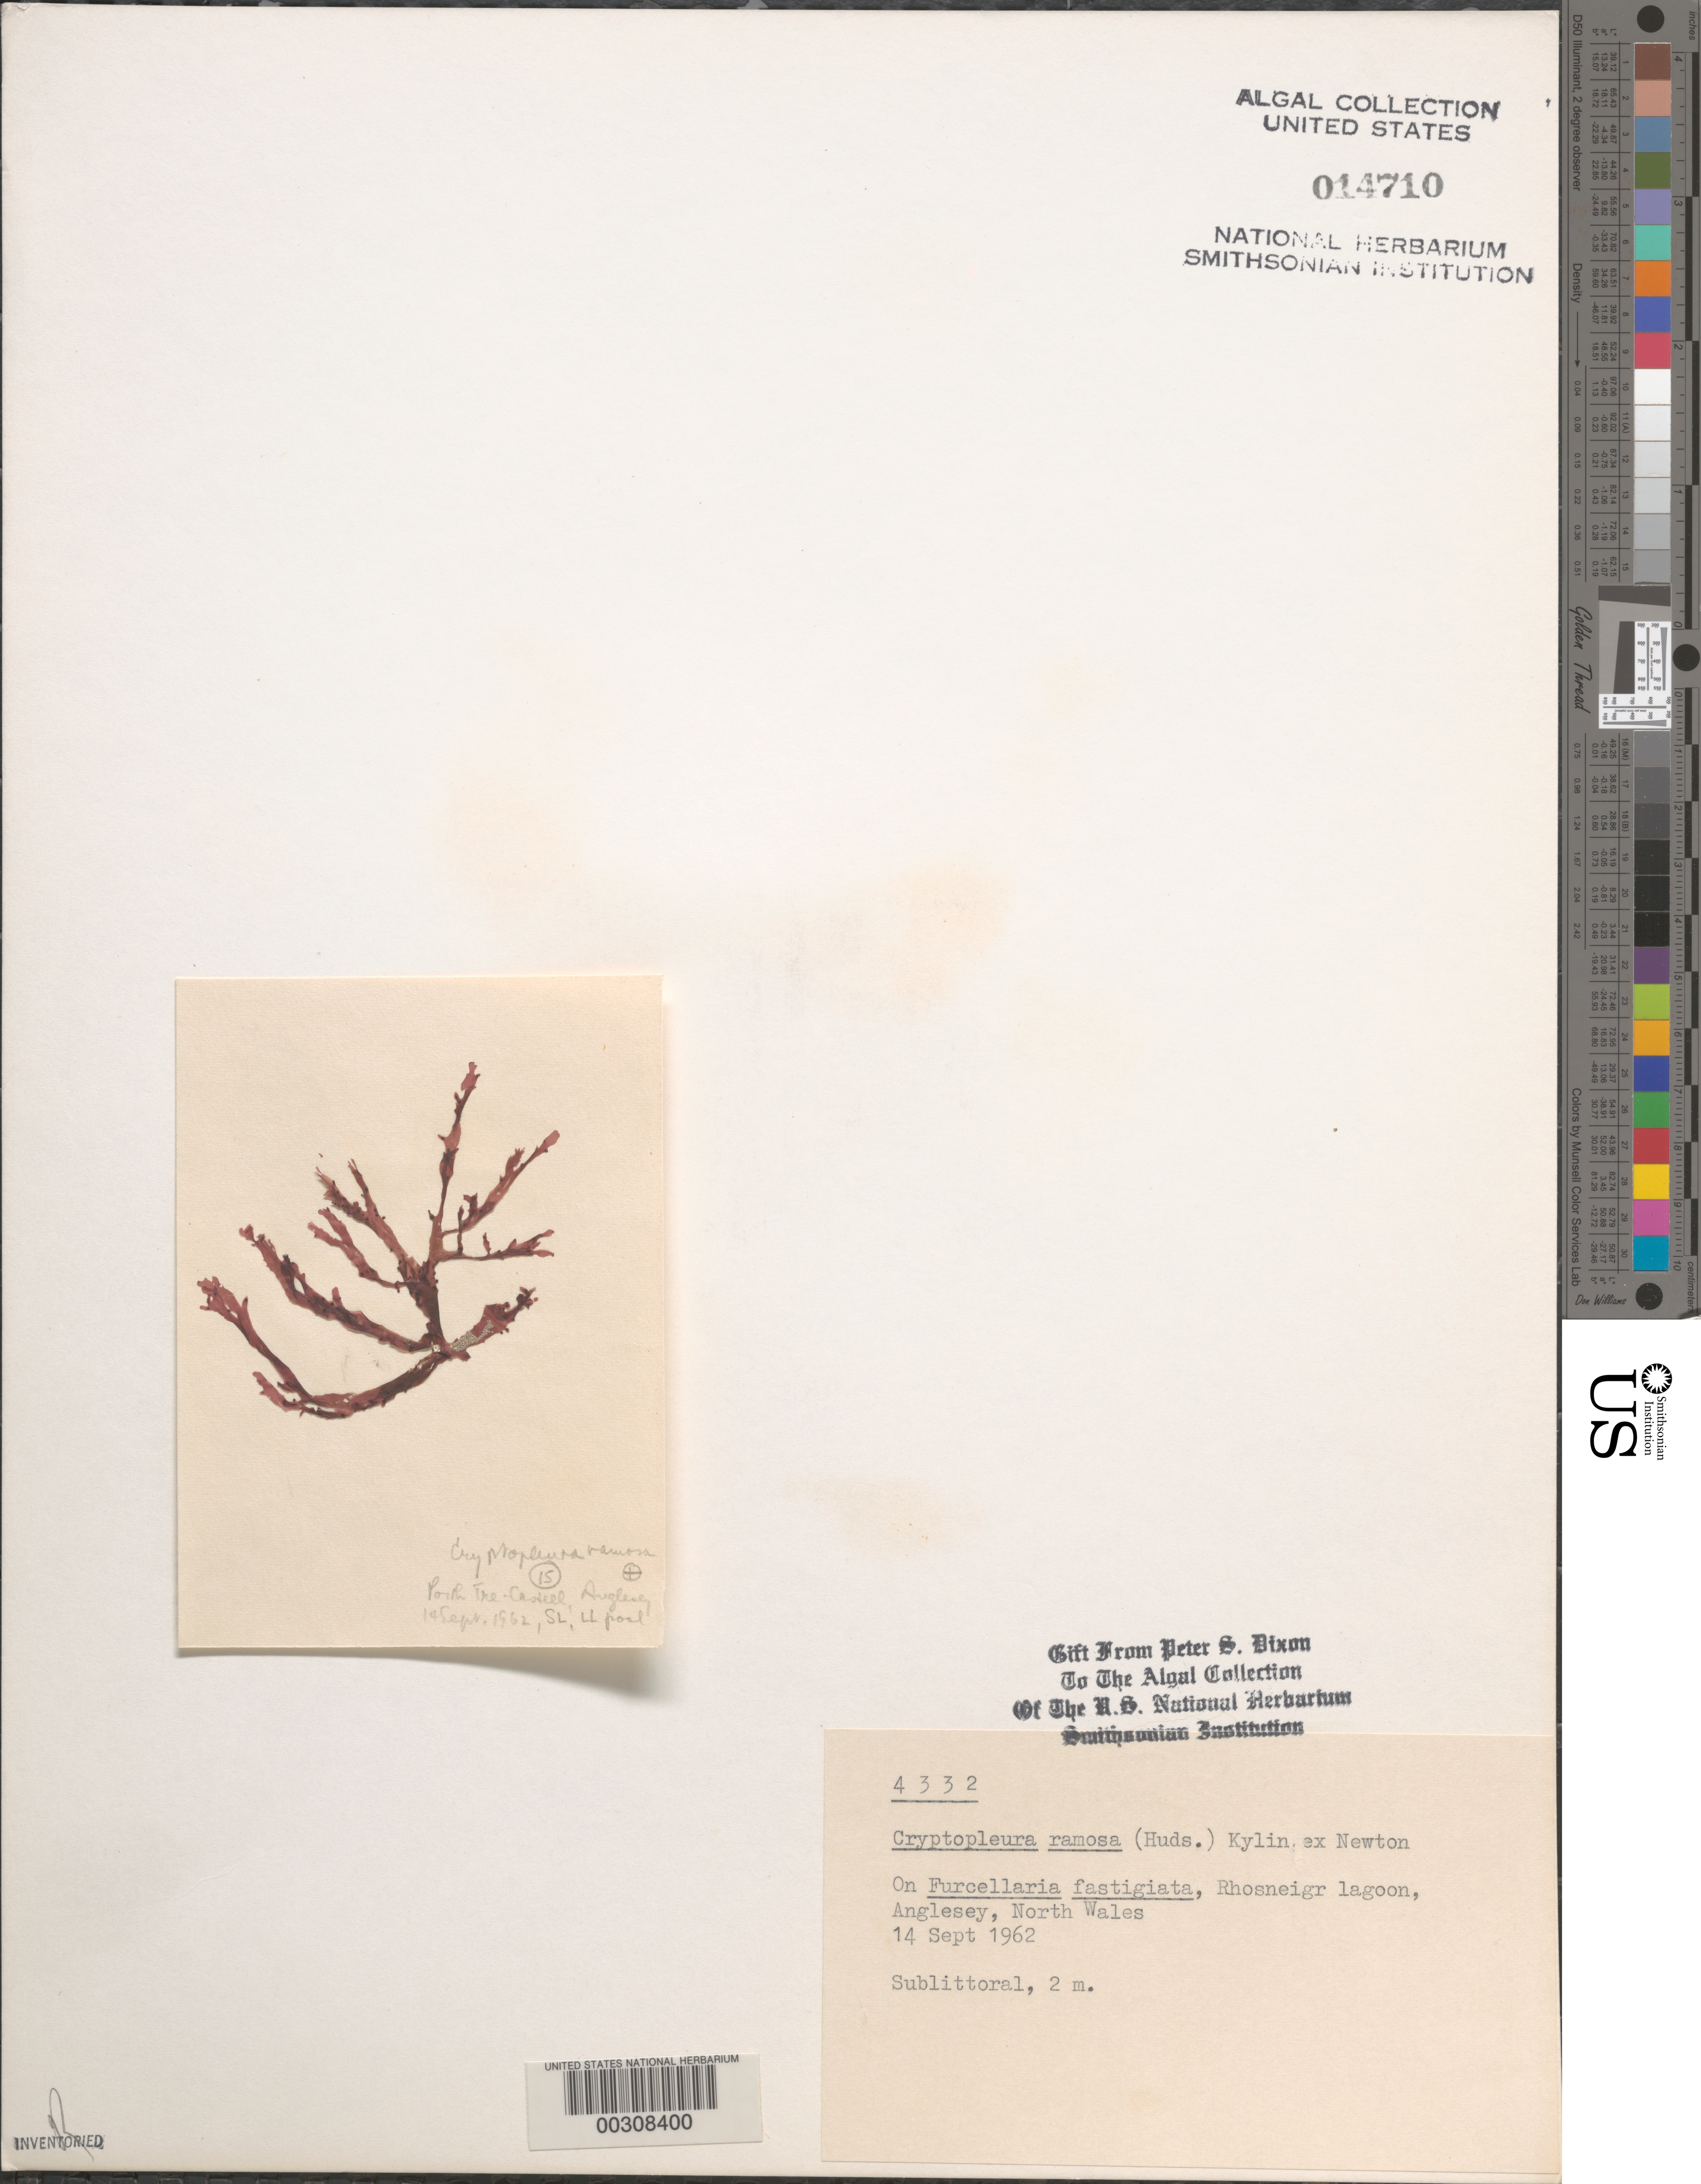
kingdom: Plantae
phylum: Rhodophyta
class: Florideophyceae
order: Ceramiales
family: Delesseriaceae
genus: Cryptopleura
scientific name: Cryptopleura ramosa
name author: (Huds.) L.M. Newton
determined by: Dixon, P. S.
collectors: P. S. Dixon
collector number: PSD 4332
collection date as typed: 14 Sep 1962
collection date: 1962-09-14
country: United Kingdom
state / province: Wales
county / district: Gwynedd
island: Anglesey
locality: Rhosneigr lagoon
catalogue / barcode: US 14710